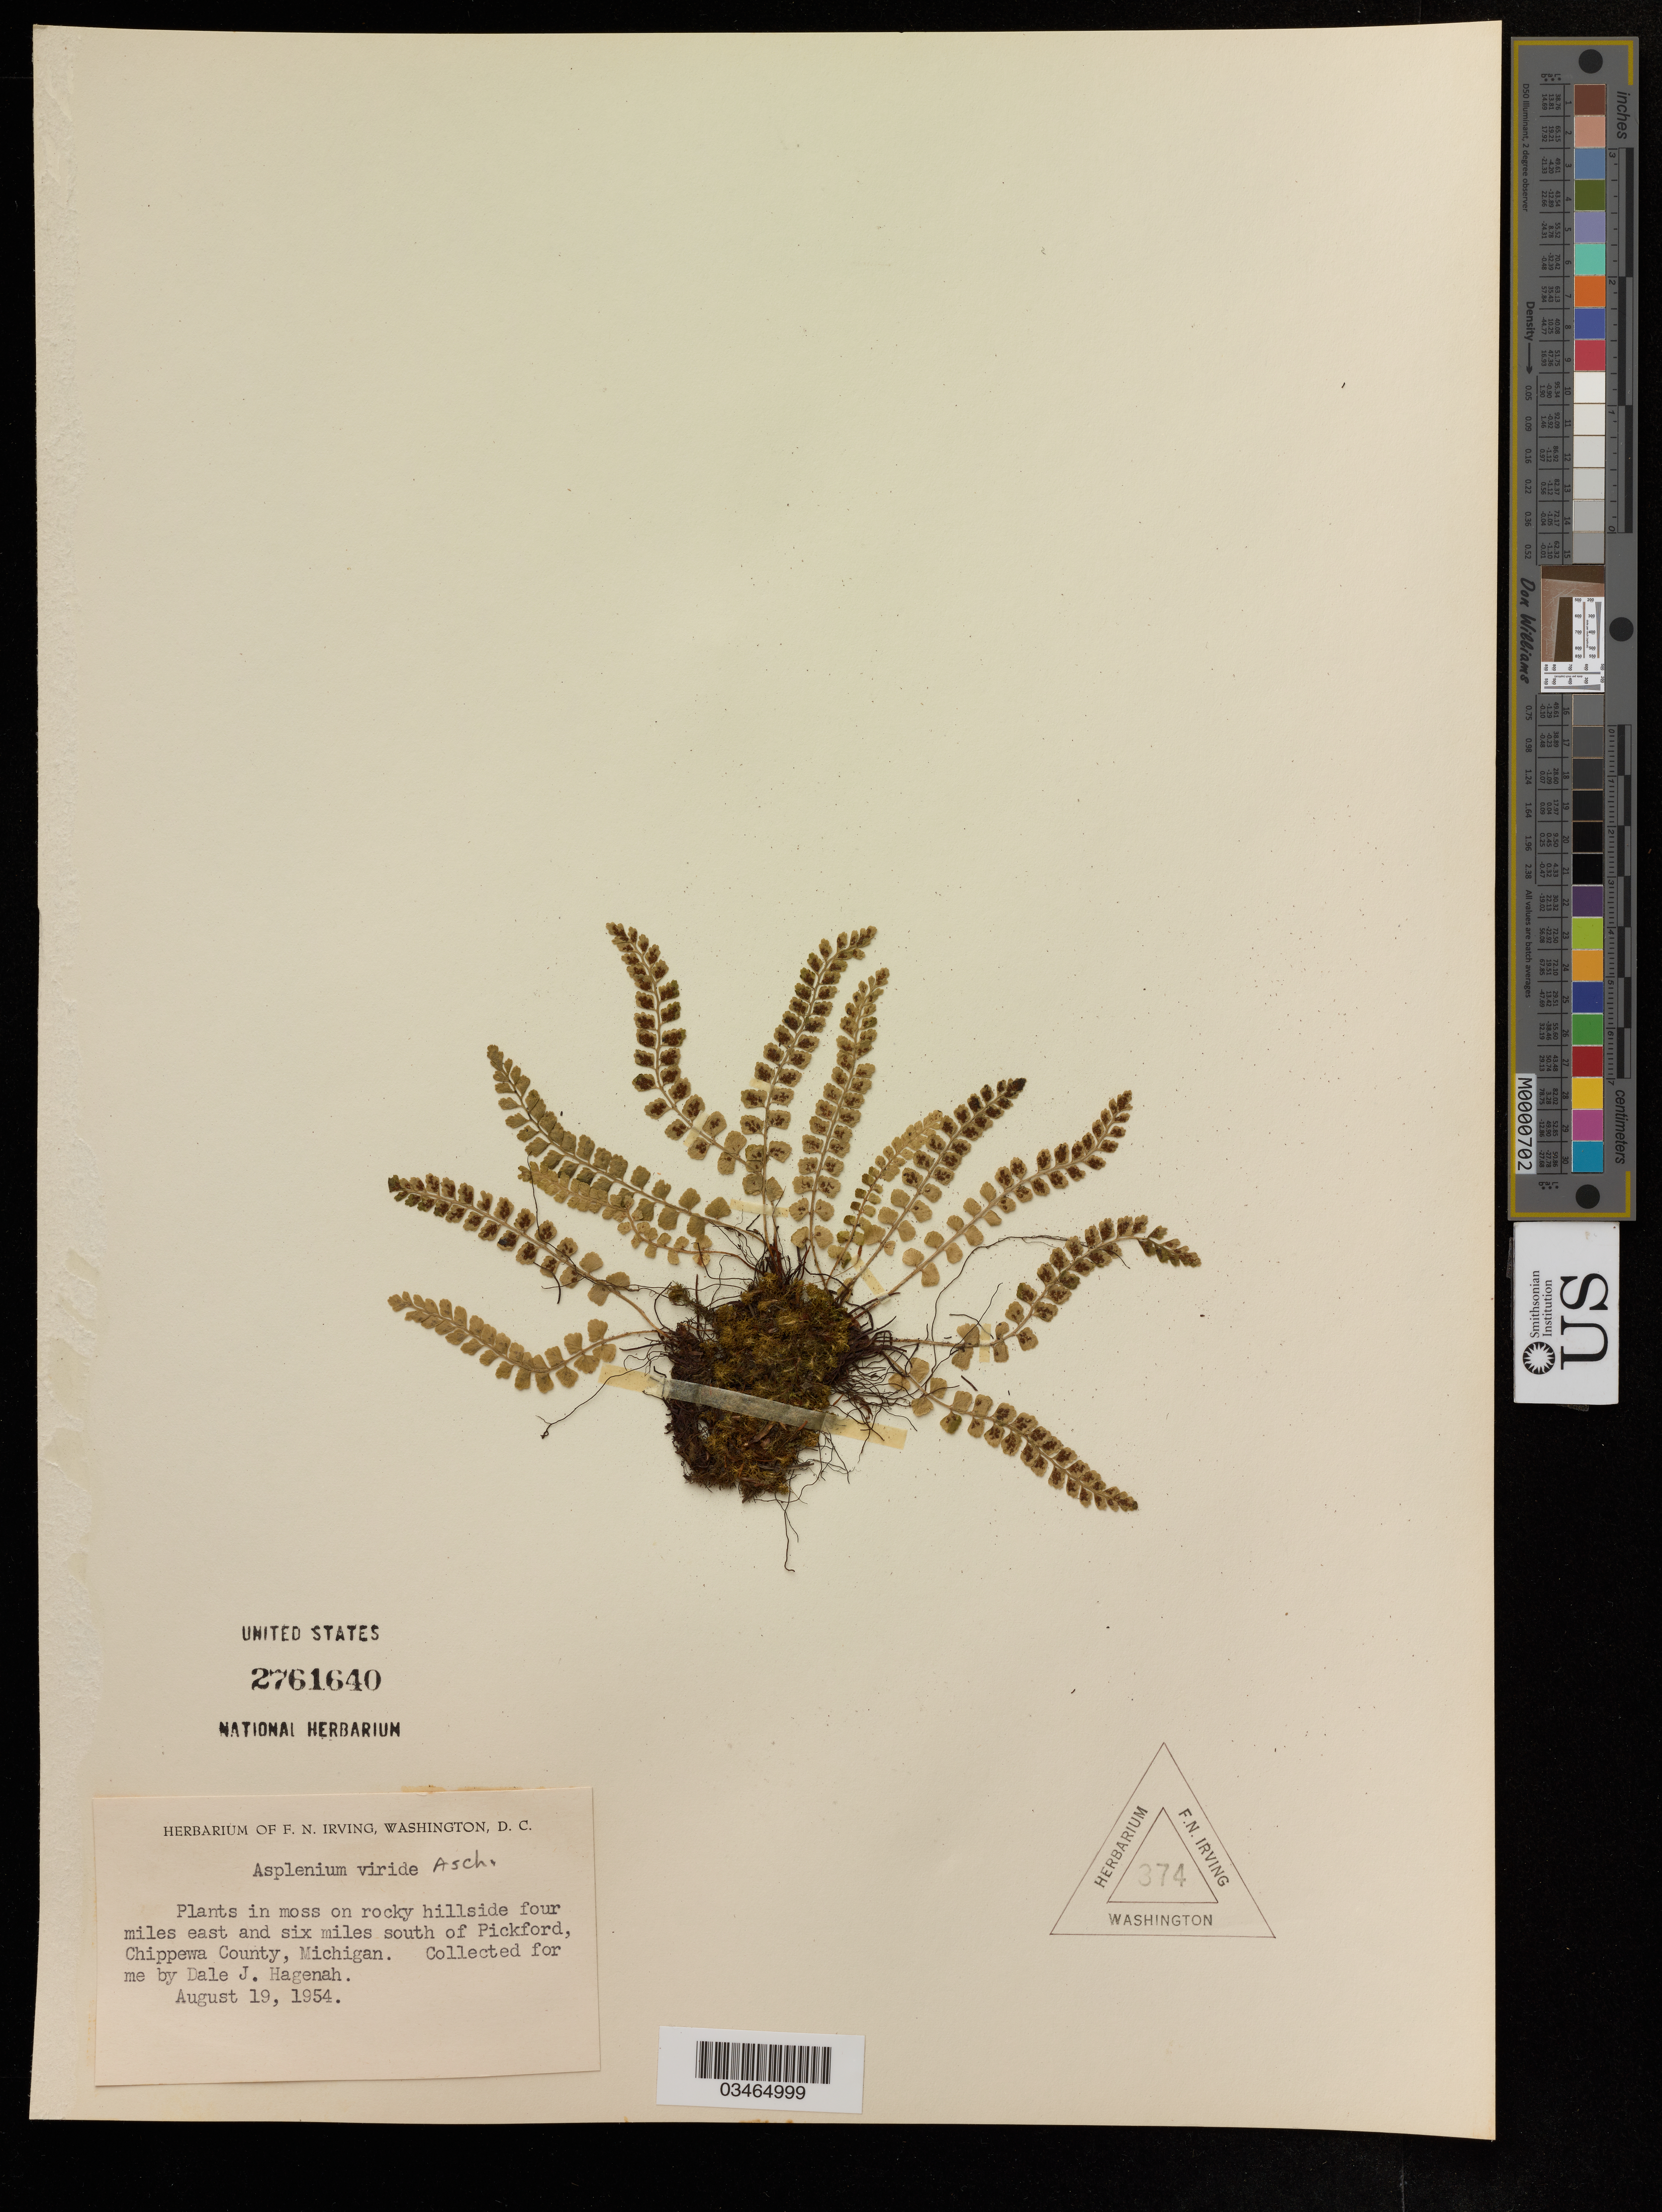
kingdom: Plantae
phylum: Tracheophyta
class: Polypodiopsida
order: Polypodiales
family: Aspleniaceae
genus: Asplenium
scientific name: Asplenium viride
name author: Huds.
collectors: J. Hagenah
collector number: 374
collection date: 1954-08-19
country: United States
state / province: Michigan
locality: Four miles east and six miles south of Pickford, Chippewa County.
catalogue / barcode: US 271640